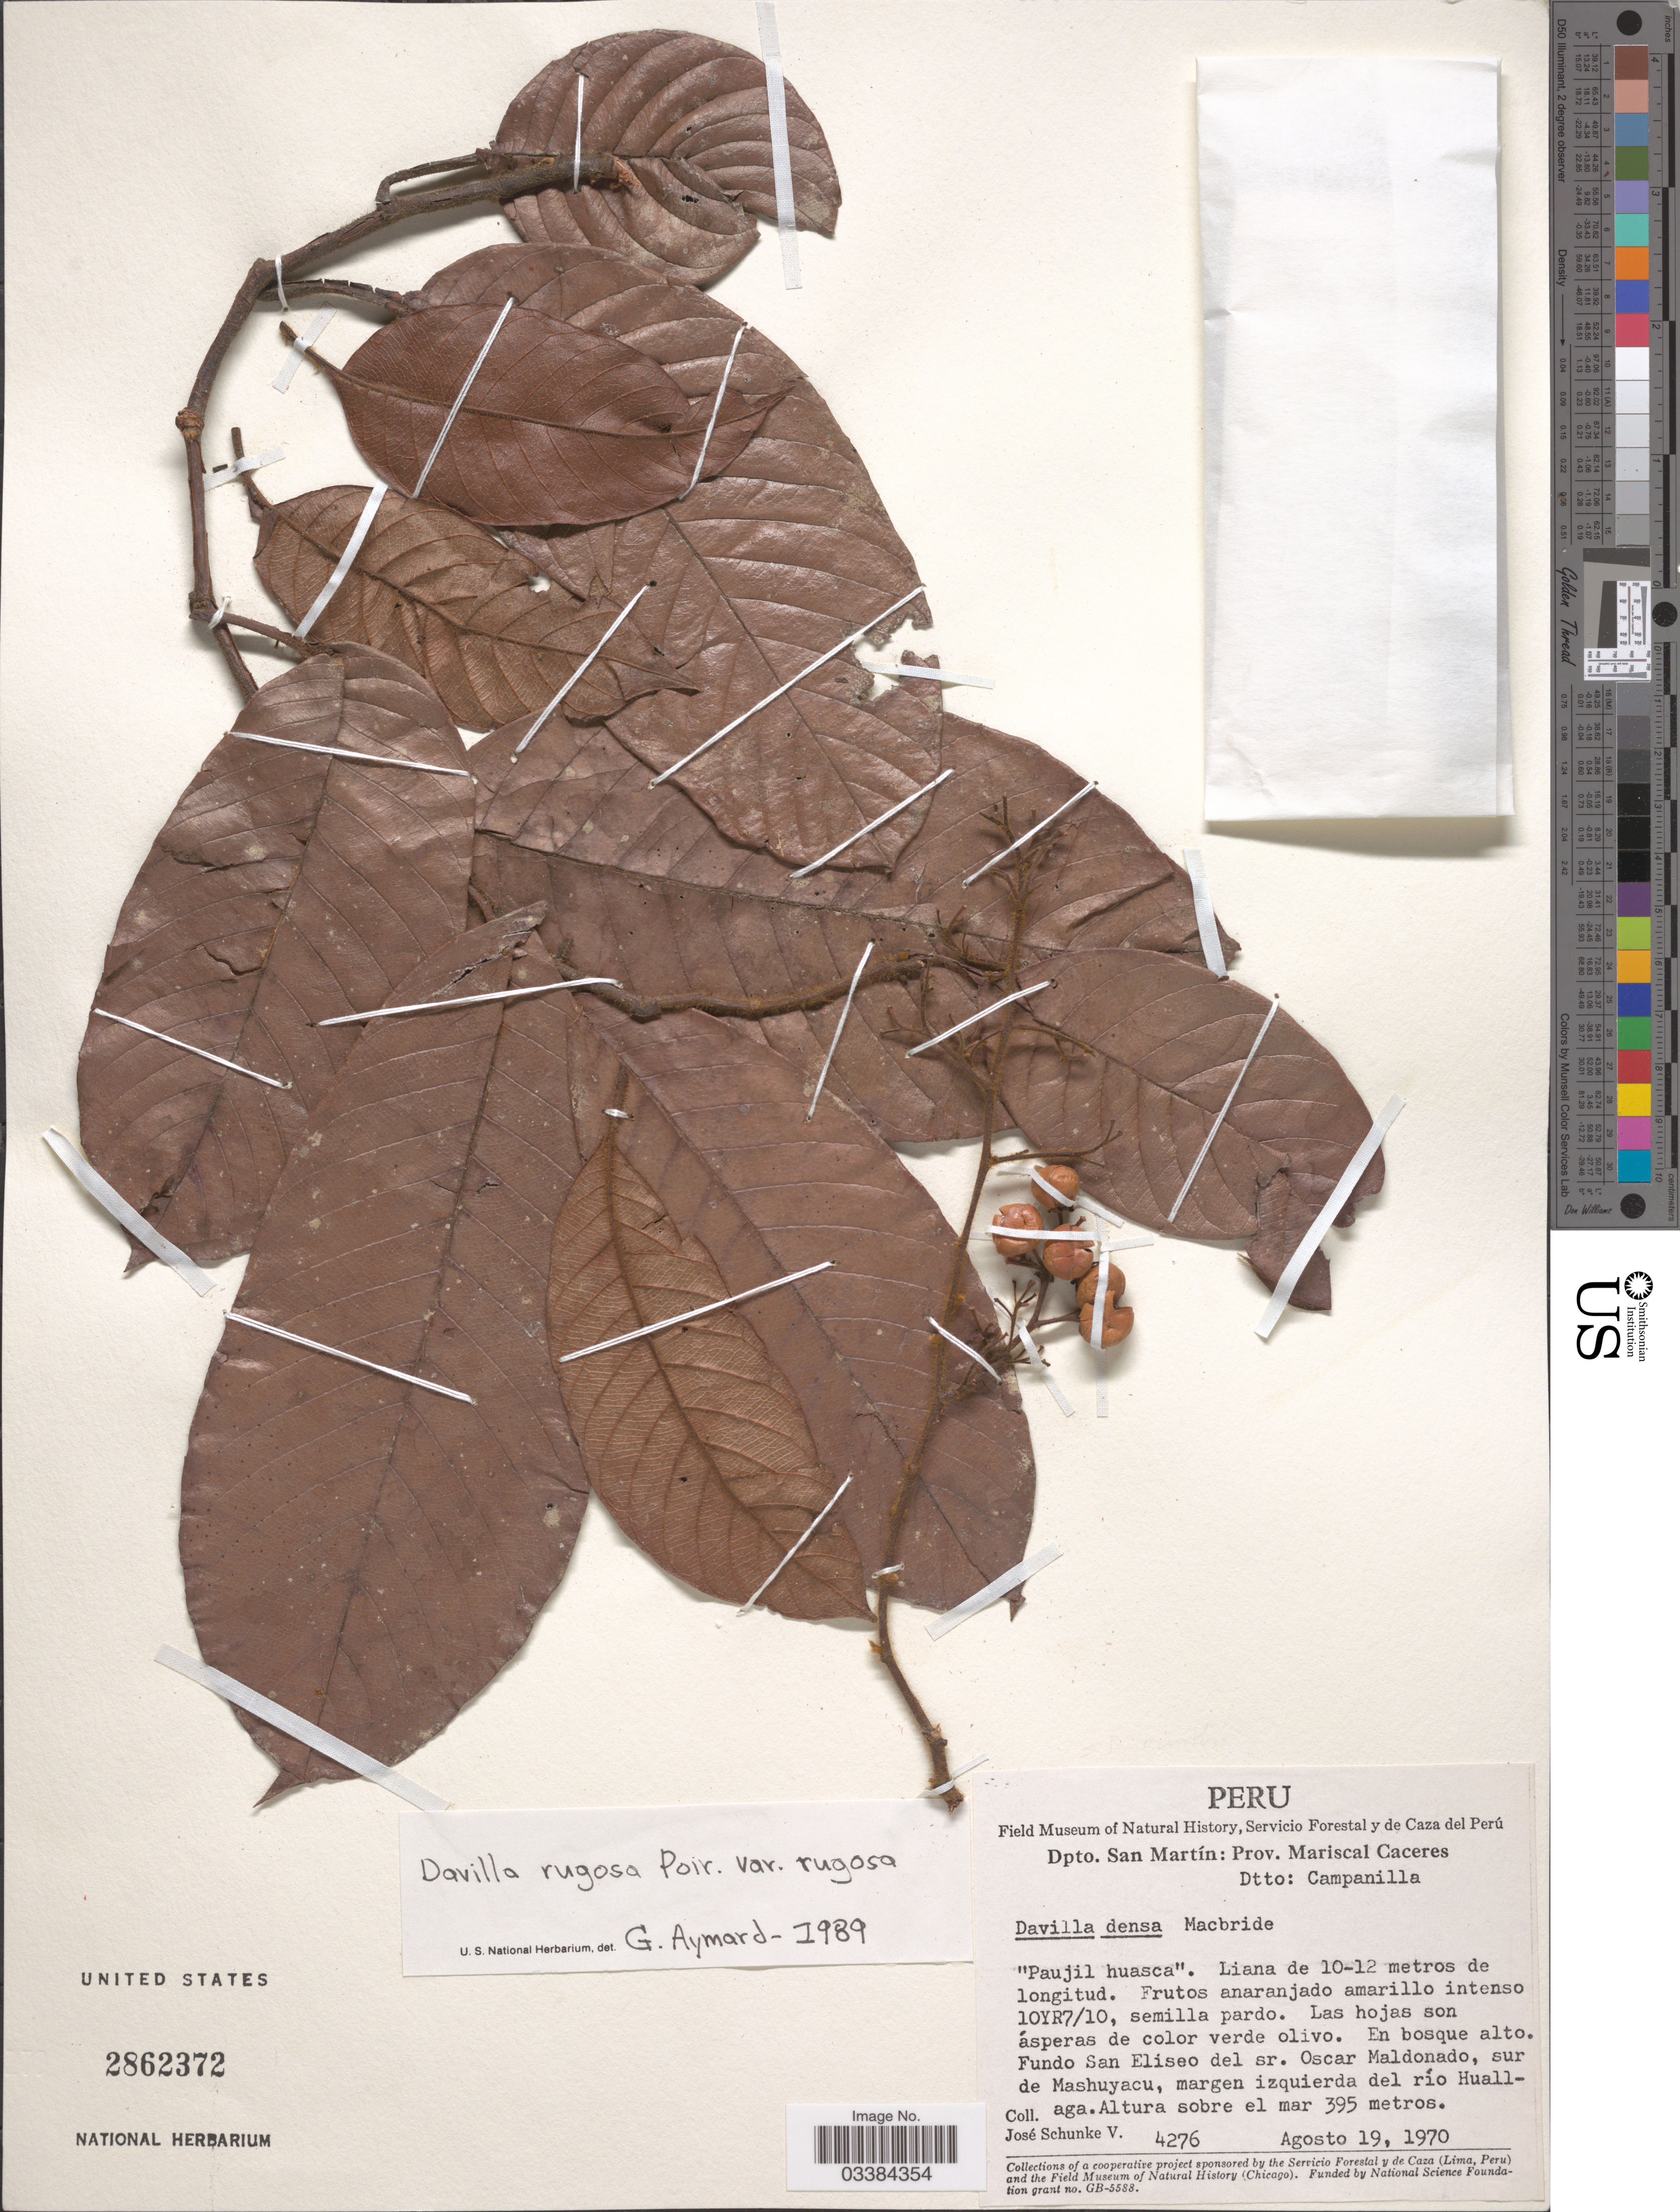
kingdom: Plantae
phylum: Tracheophyta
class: Magnoliopsida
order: Dilleniales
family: Dilleniaceae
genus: Davilla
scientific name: Davilla rugosa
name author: Poir.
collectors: J. Schunke Vigo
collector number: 4276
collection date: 1970-08-19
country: Peru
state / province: San Martín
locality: Dpto. San Martín: Prov. Mariscal Caceres. Dtto: Campanilla. En bosque alto. Fundo Dan Eliseo del sr. Oscar Maldonado, sur de Mashuyacu, margen izquierda del río Huallaga.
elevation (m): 395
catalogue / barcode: US 2862372